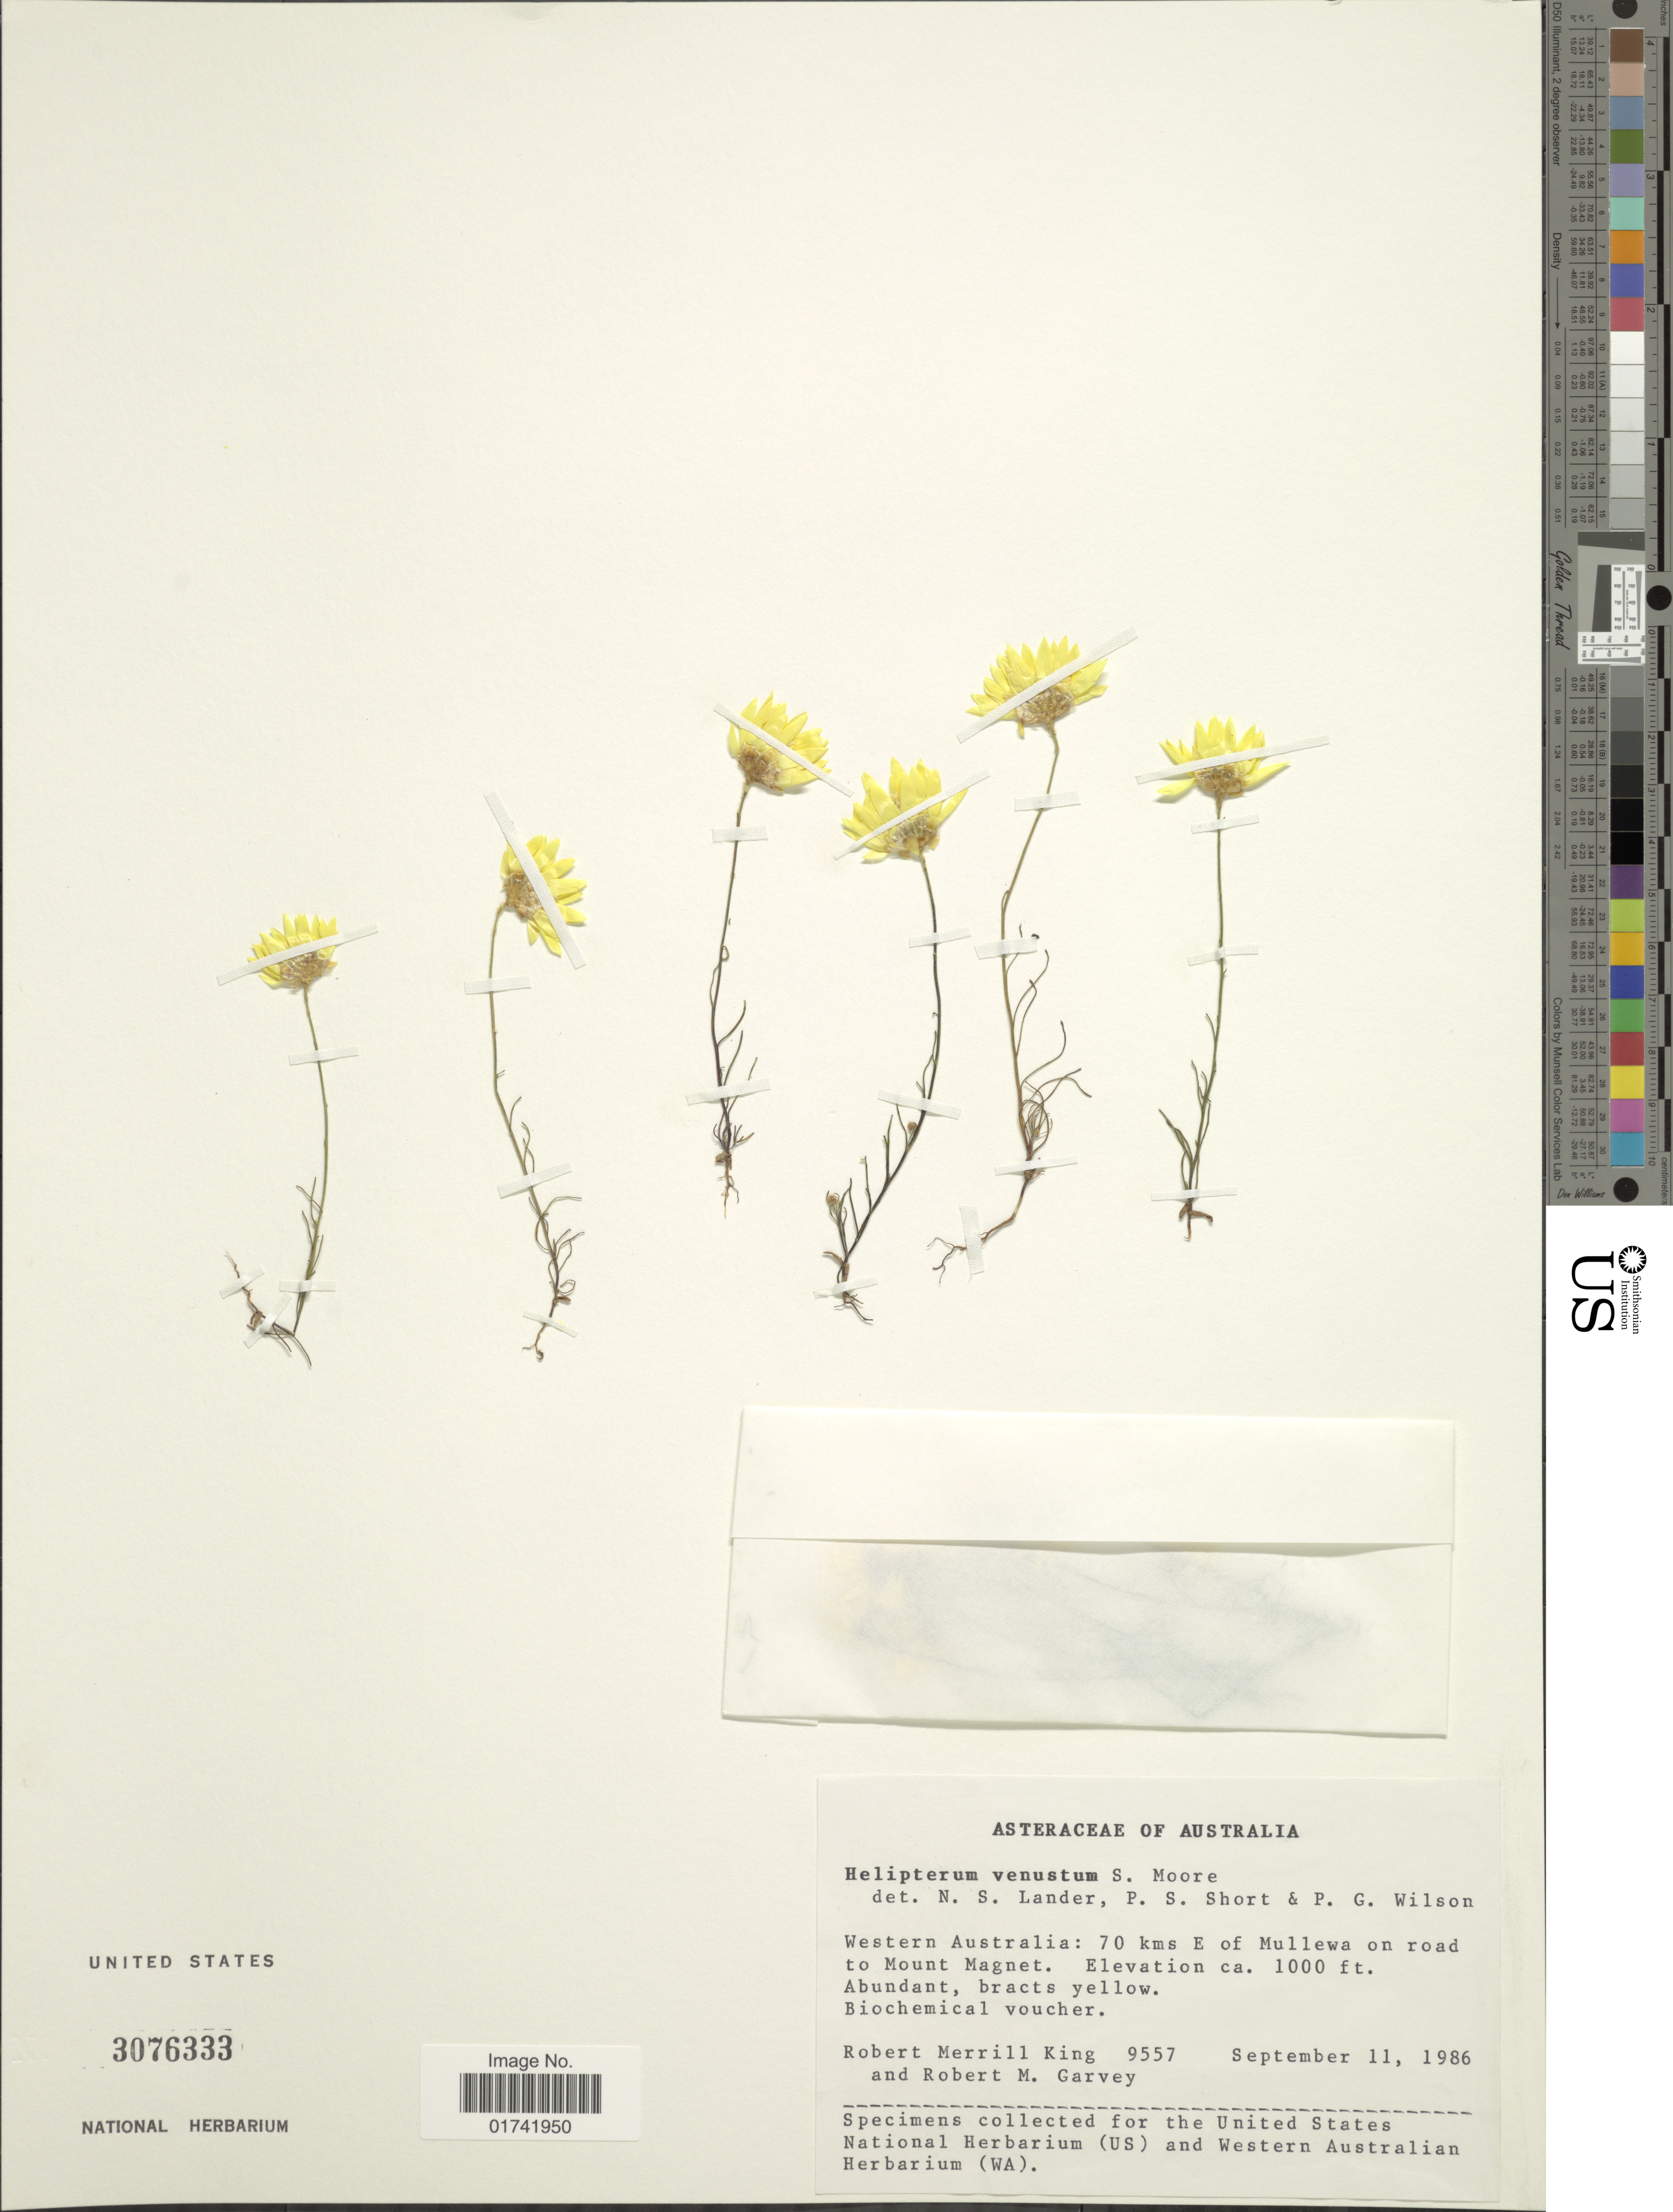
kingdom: Plantae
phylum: Tracheophyta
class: Magnoliopsida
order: Asterales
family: Asteraceae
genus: Hyalosperma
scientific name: Hyalosperma glutinosum subsp. venustum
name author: (S. Moore) Paul G. Wilson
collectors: R. M. King & R. Garvey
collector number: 9557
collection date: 1986-09-11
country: Australia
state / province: Western Australia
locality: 70 kms E of Mullewa on road to Mount Magnet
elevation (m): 305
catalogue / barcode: US 3076333